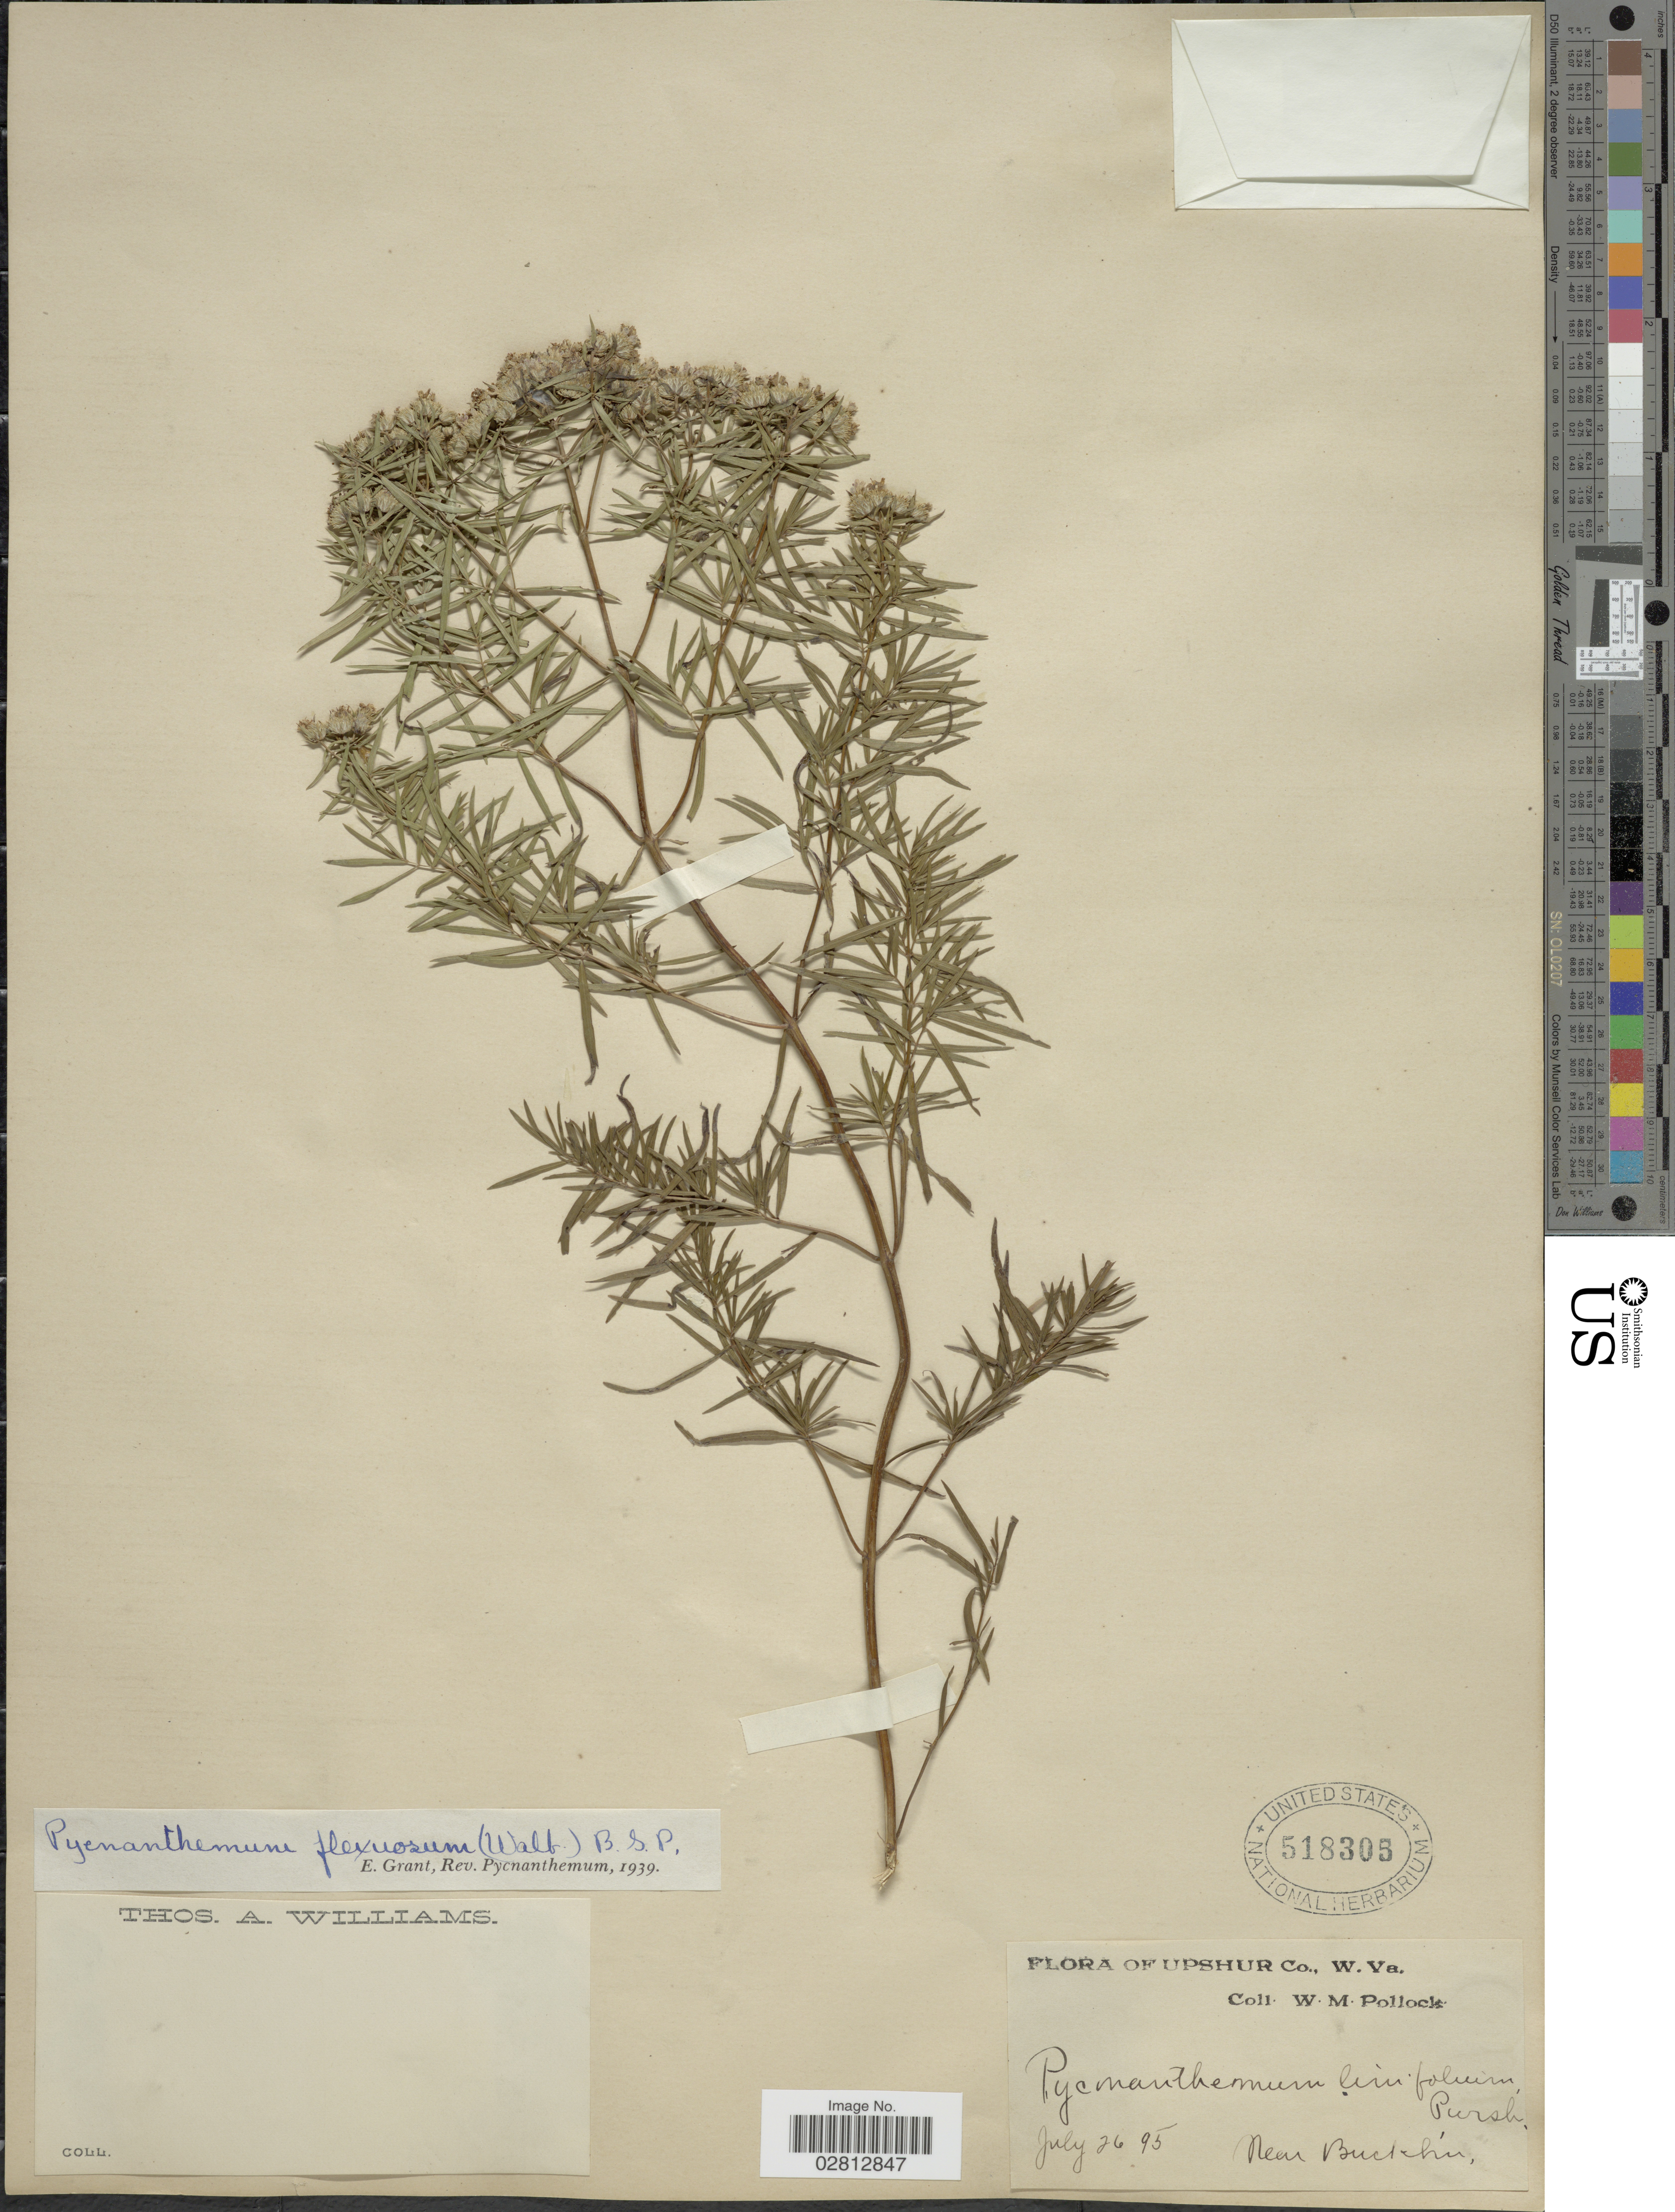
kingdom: Plantae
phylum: Tracheophyta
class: Magnoliopsida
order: Lamiales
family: Lamiaceae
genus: Pycnanthemum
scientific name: Pycnanthemum tenuifolium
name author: Schrad.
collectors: W. M. Pollock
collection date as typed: Transcribed d/m/y: 26/7/95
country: United States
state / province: West Virginia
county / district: Upshur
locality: Near Buckh'n.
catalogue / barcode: US 518305